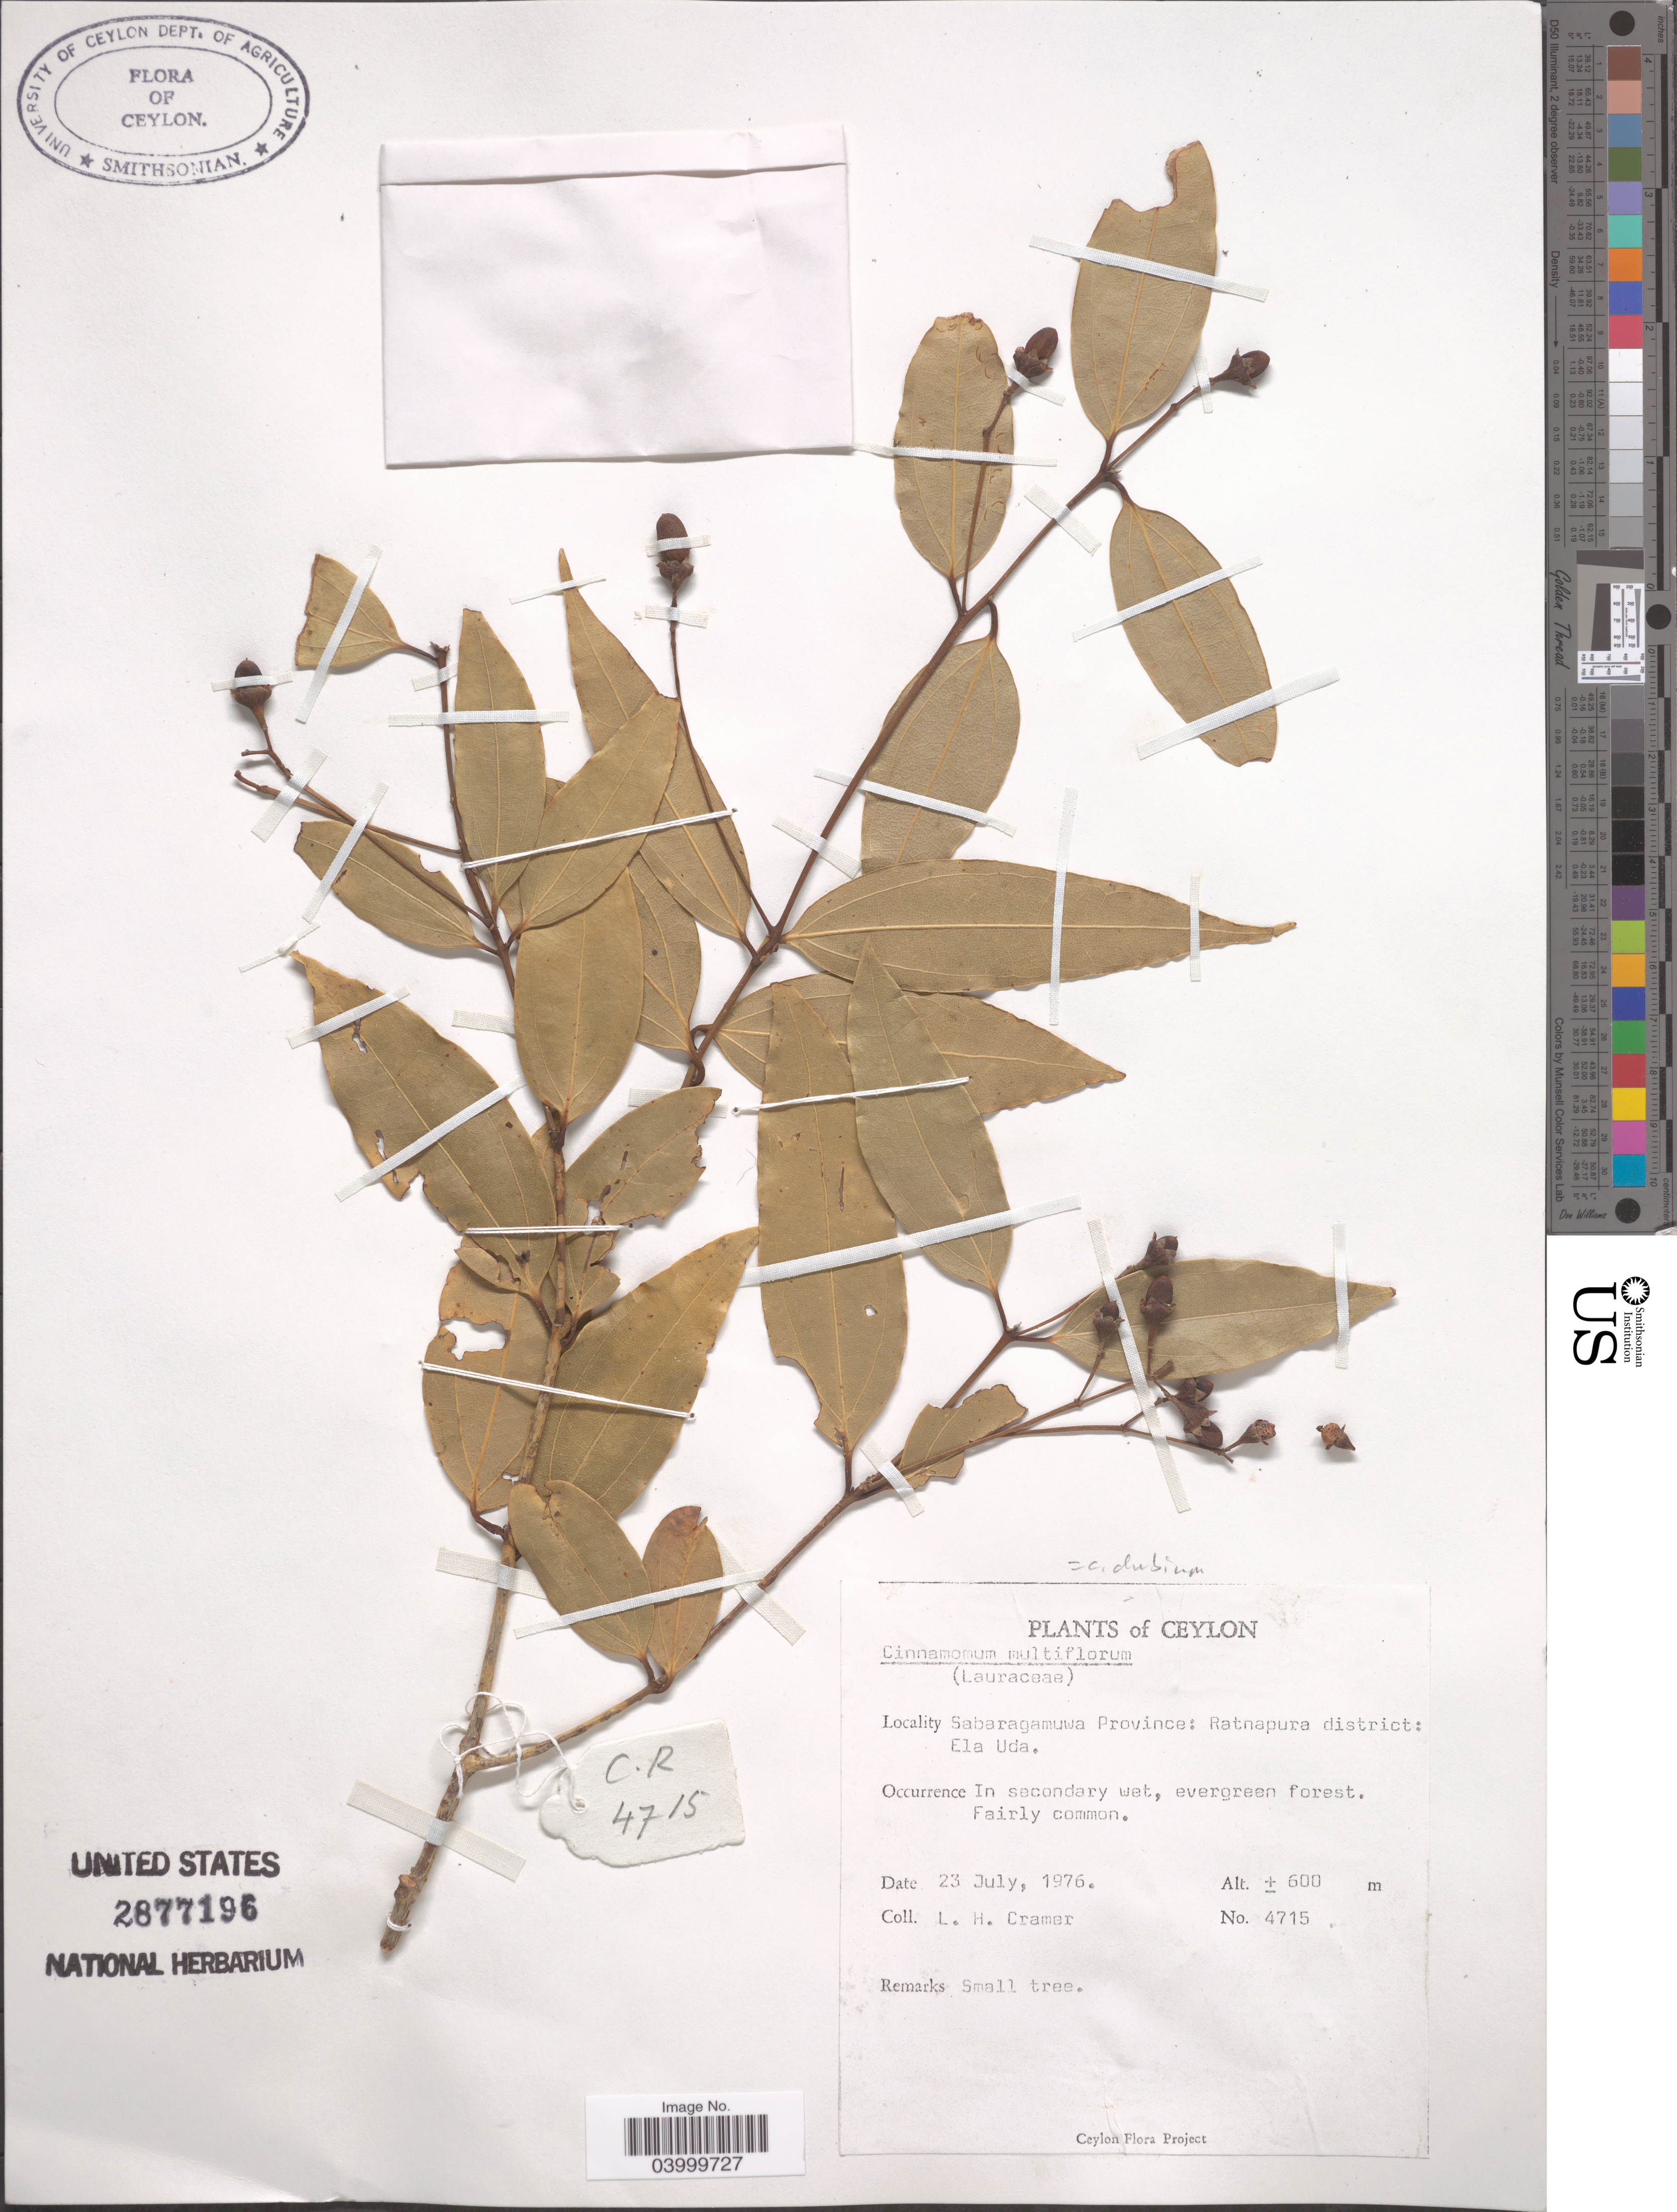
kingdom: Plantae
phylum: Tracheophyta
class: Magnoliopsida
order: Laurales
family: Lauraceae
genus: Cinnamomum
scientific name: Cinnamomum dubium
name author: Nees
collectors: L. H. Cramer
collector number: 4715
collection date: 1976-07-23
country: Sri Lanka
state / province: Sabaragamuwa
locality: Ceylon. Ratnapura district: Ela Uda.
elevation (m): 600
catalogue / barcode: US 2877196